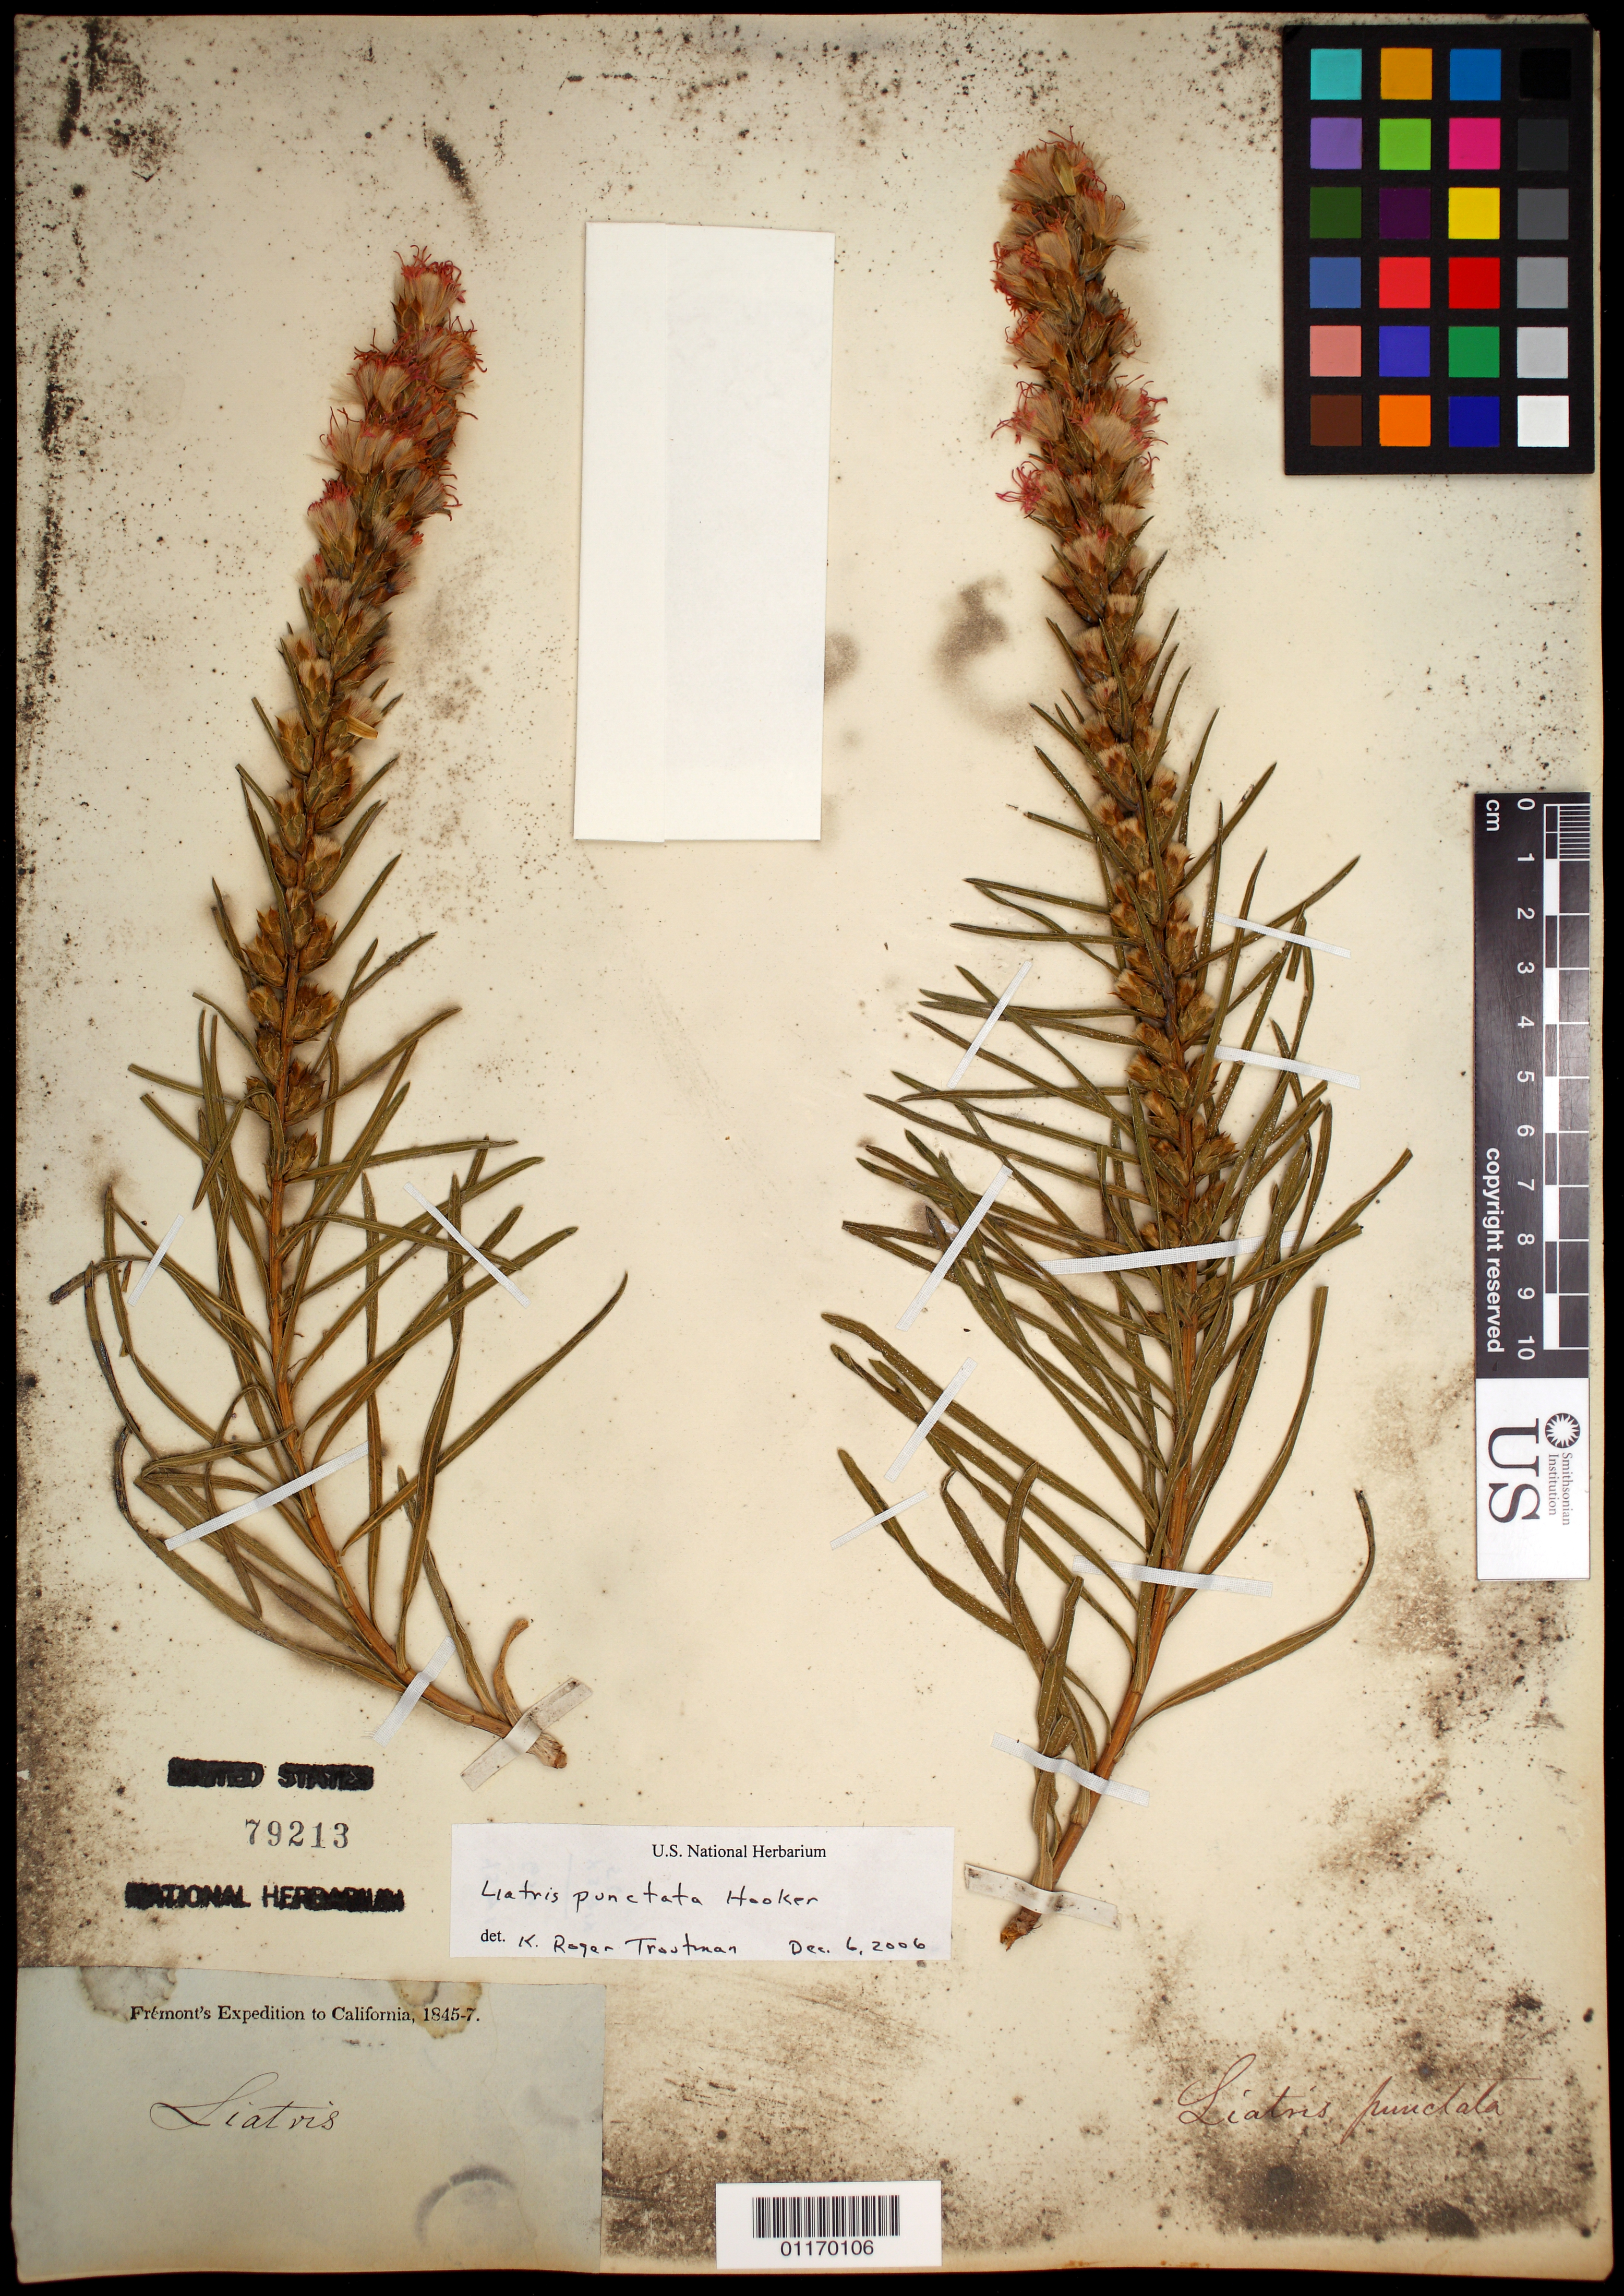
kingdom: Plantae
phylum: Tracheophyta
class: Magnoliopsida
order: Asterales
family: Asteraceae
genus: Liatris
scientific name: Liatris punctata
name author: Hook.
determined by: Troutman, K. Roger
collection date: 1845/1847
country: United States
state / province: California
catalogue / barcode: US 79213